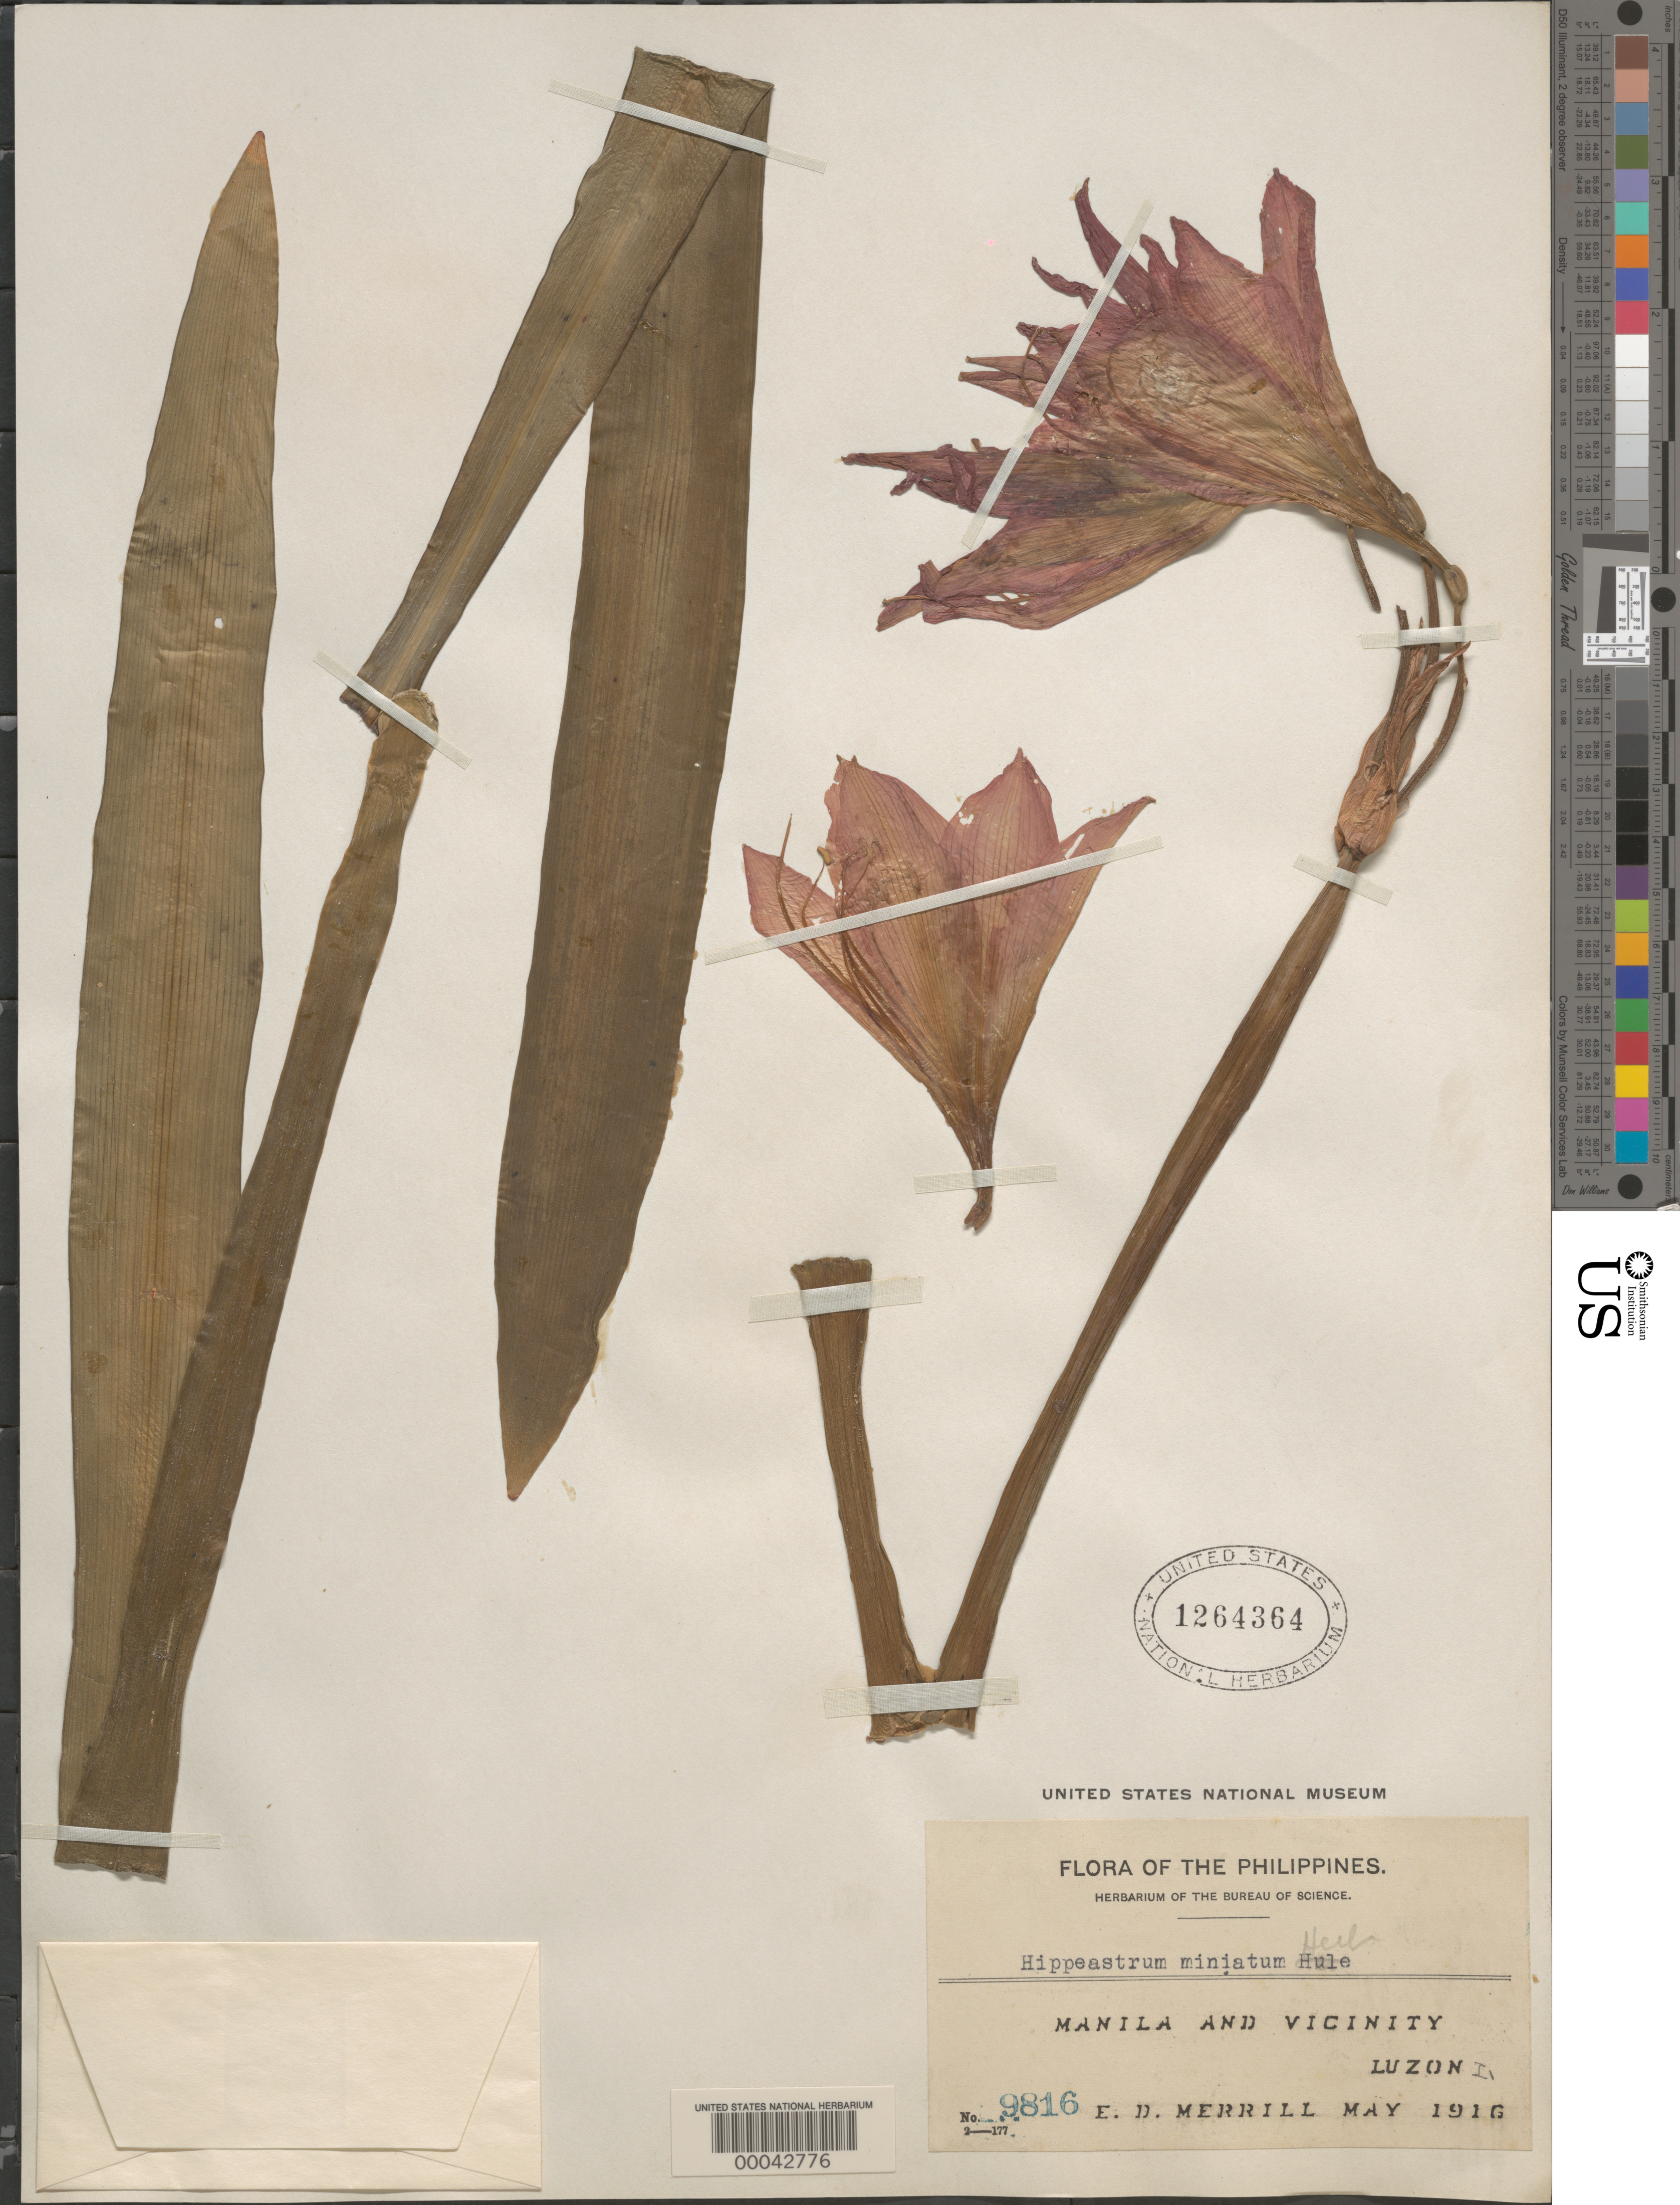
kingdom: Plantae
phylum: Tracheophyta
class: Liliopsida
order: Asparagales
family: Amaryllidaceae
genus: Hippeastrum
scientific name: Hippeastrum miniatum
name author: (Ruiz & Pav.) Herb.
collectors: A. D. E. Elmer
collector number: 17438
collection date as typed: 1917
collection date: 1917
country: Philippines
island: Luzon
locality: Manila and vicinity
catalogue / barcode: US 1264364